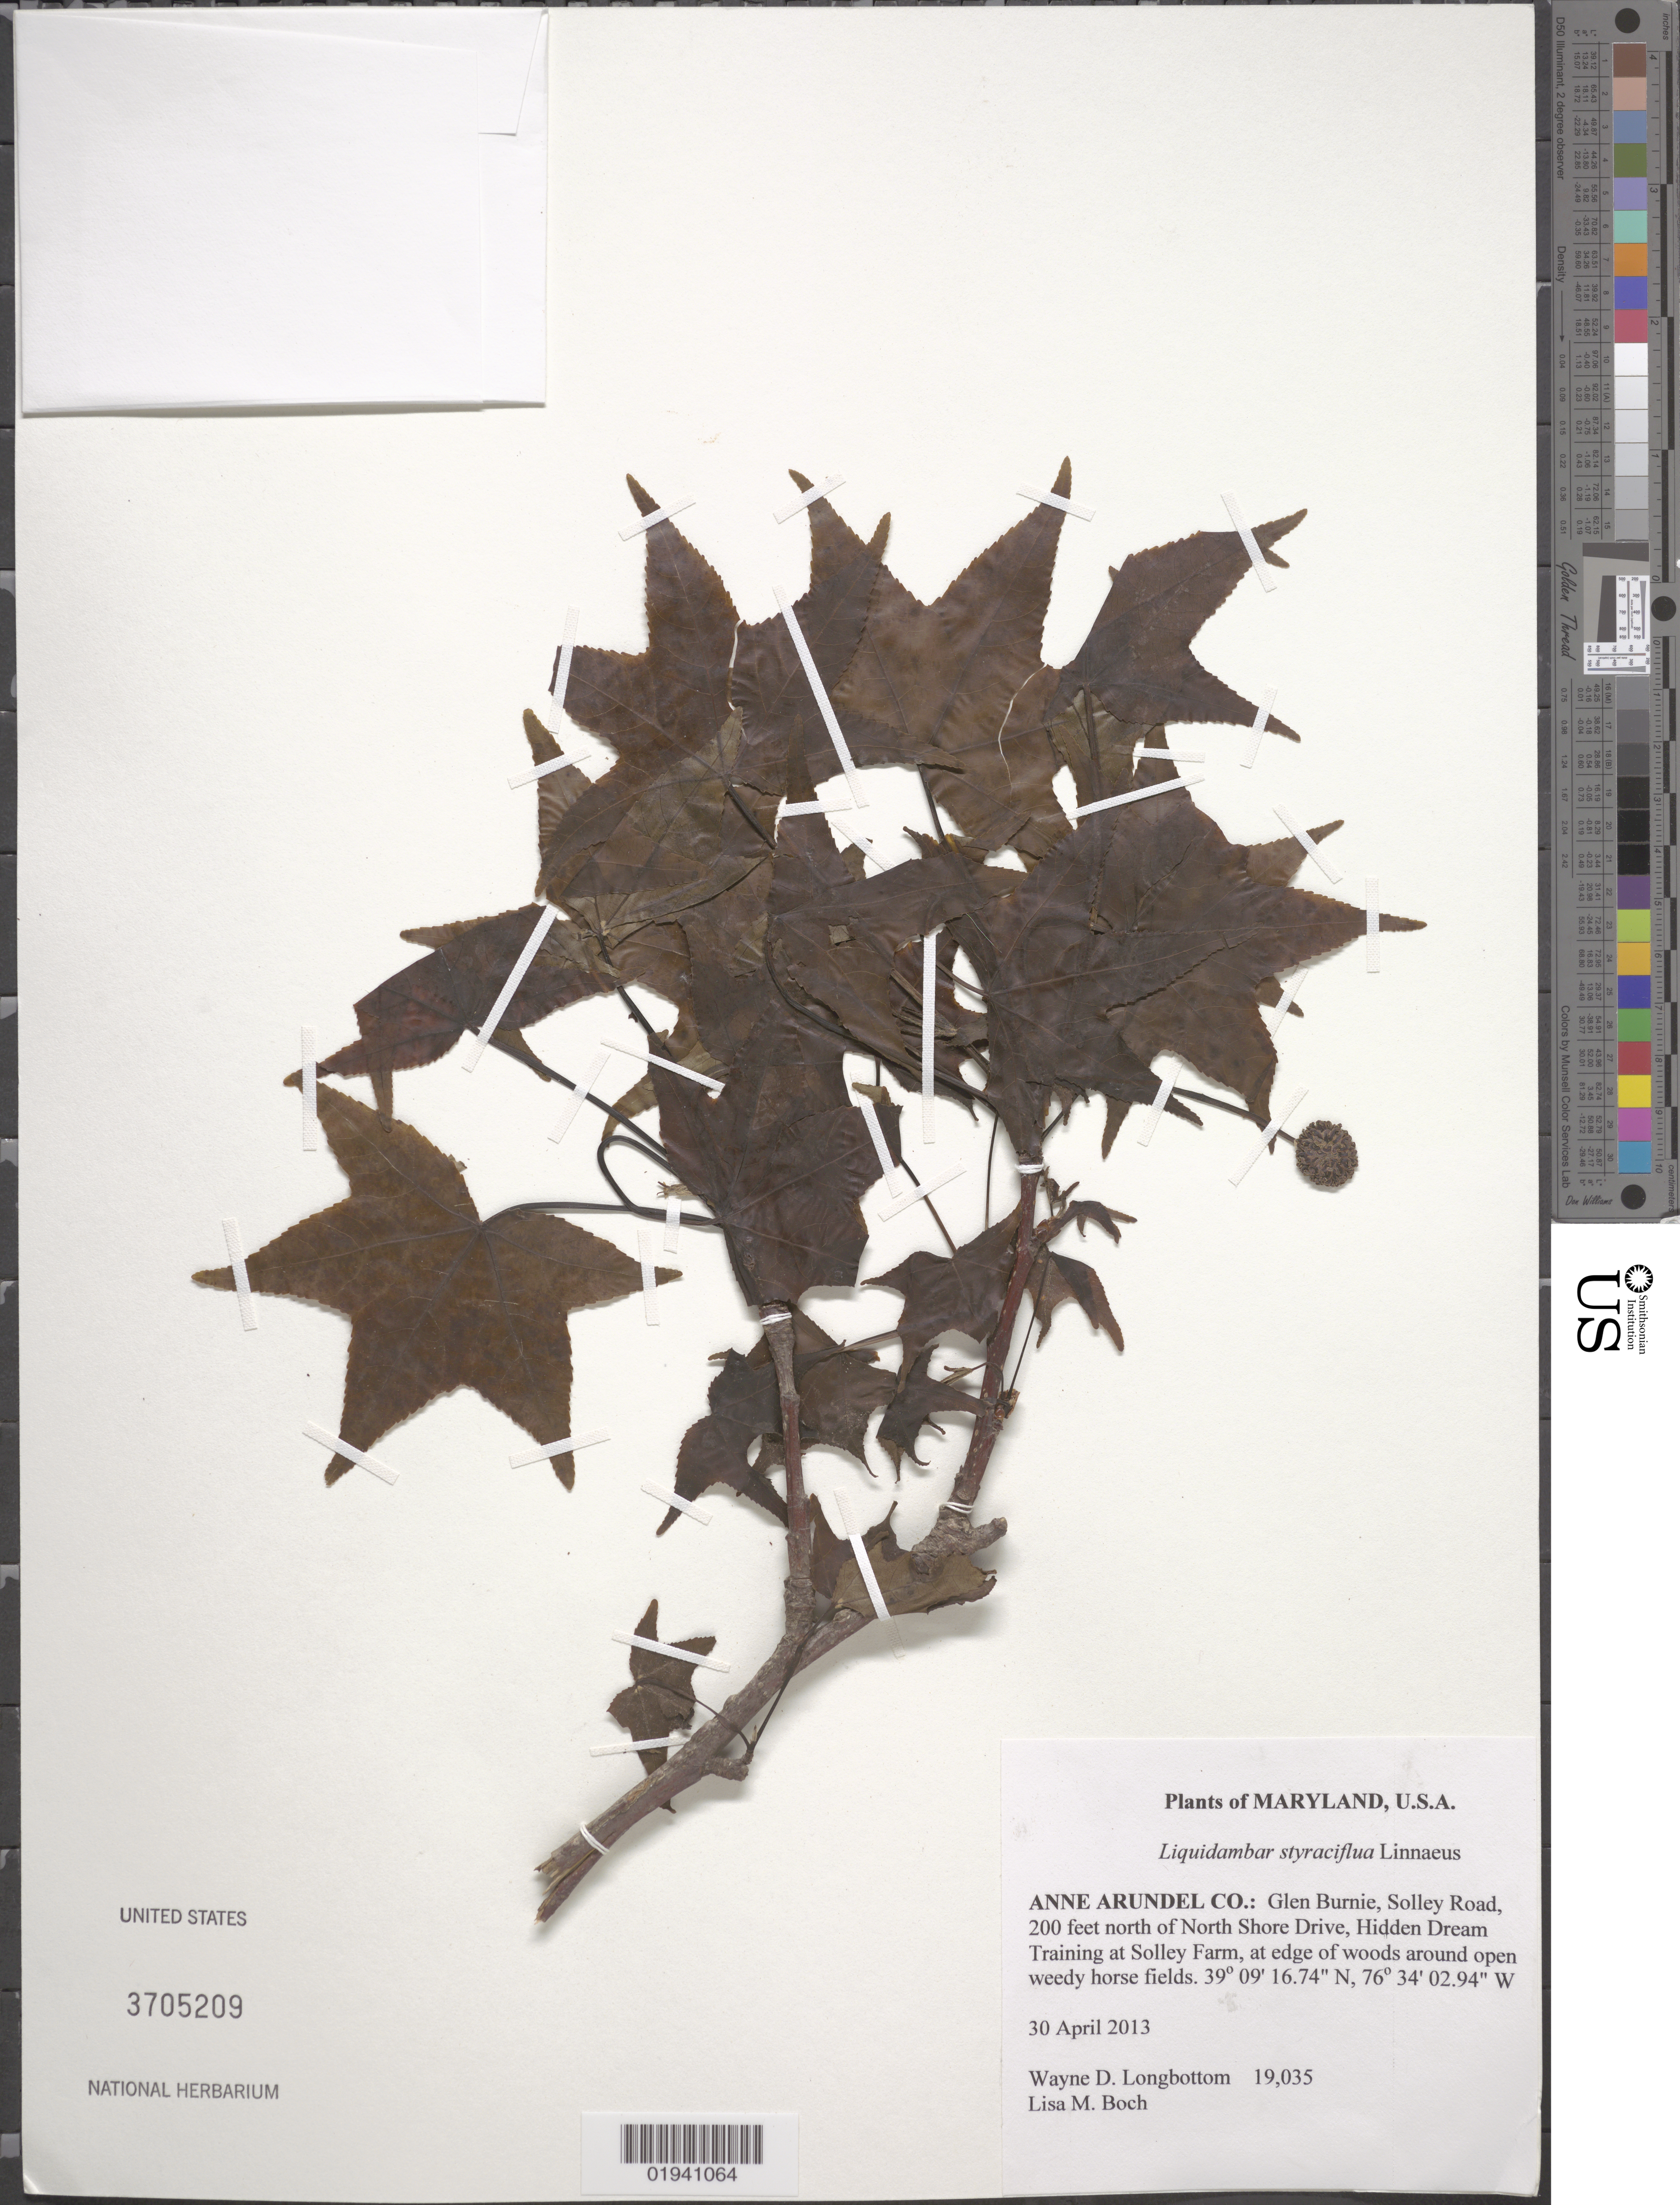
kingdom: Plantae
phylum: Tracheophyta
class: Magnoliopsida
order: Saxifragales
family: Altingiaceae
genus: Liquidambar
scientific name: Liquidambar styraciflua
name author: L.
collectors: W. D. Longbottom & L.M. Boch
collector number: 19035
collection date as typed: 30 April 2013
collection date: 2013-04-30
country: United States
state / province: Maryland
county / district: Anne Arundel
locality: Glen Burnie, Solley Road, 200 feet north of North Shore Drive, Hidden Dream Training at Solley Farm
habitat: at edge of woods around open weedy horse fields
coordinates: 39°09'16.74" N, 76°34'02.94"W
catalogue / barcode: US 3705209